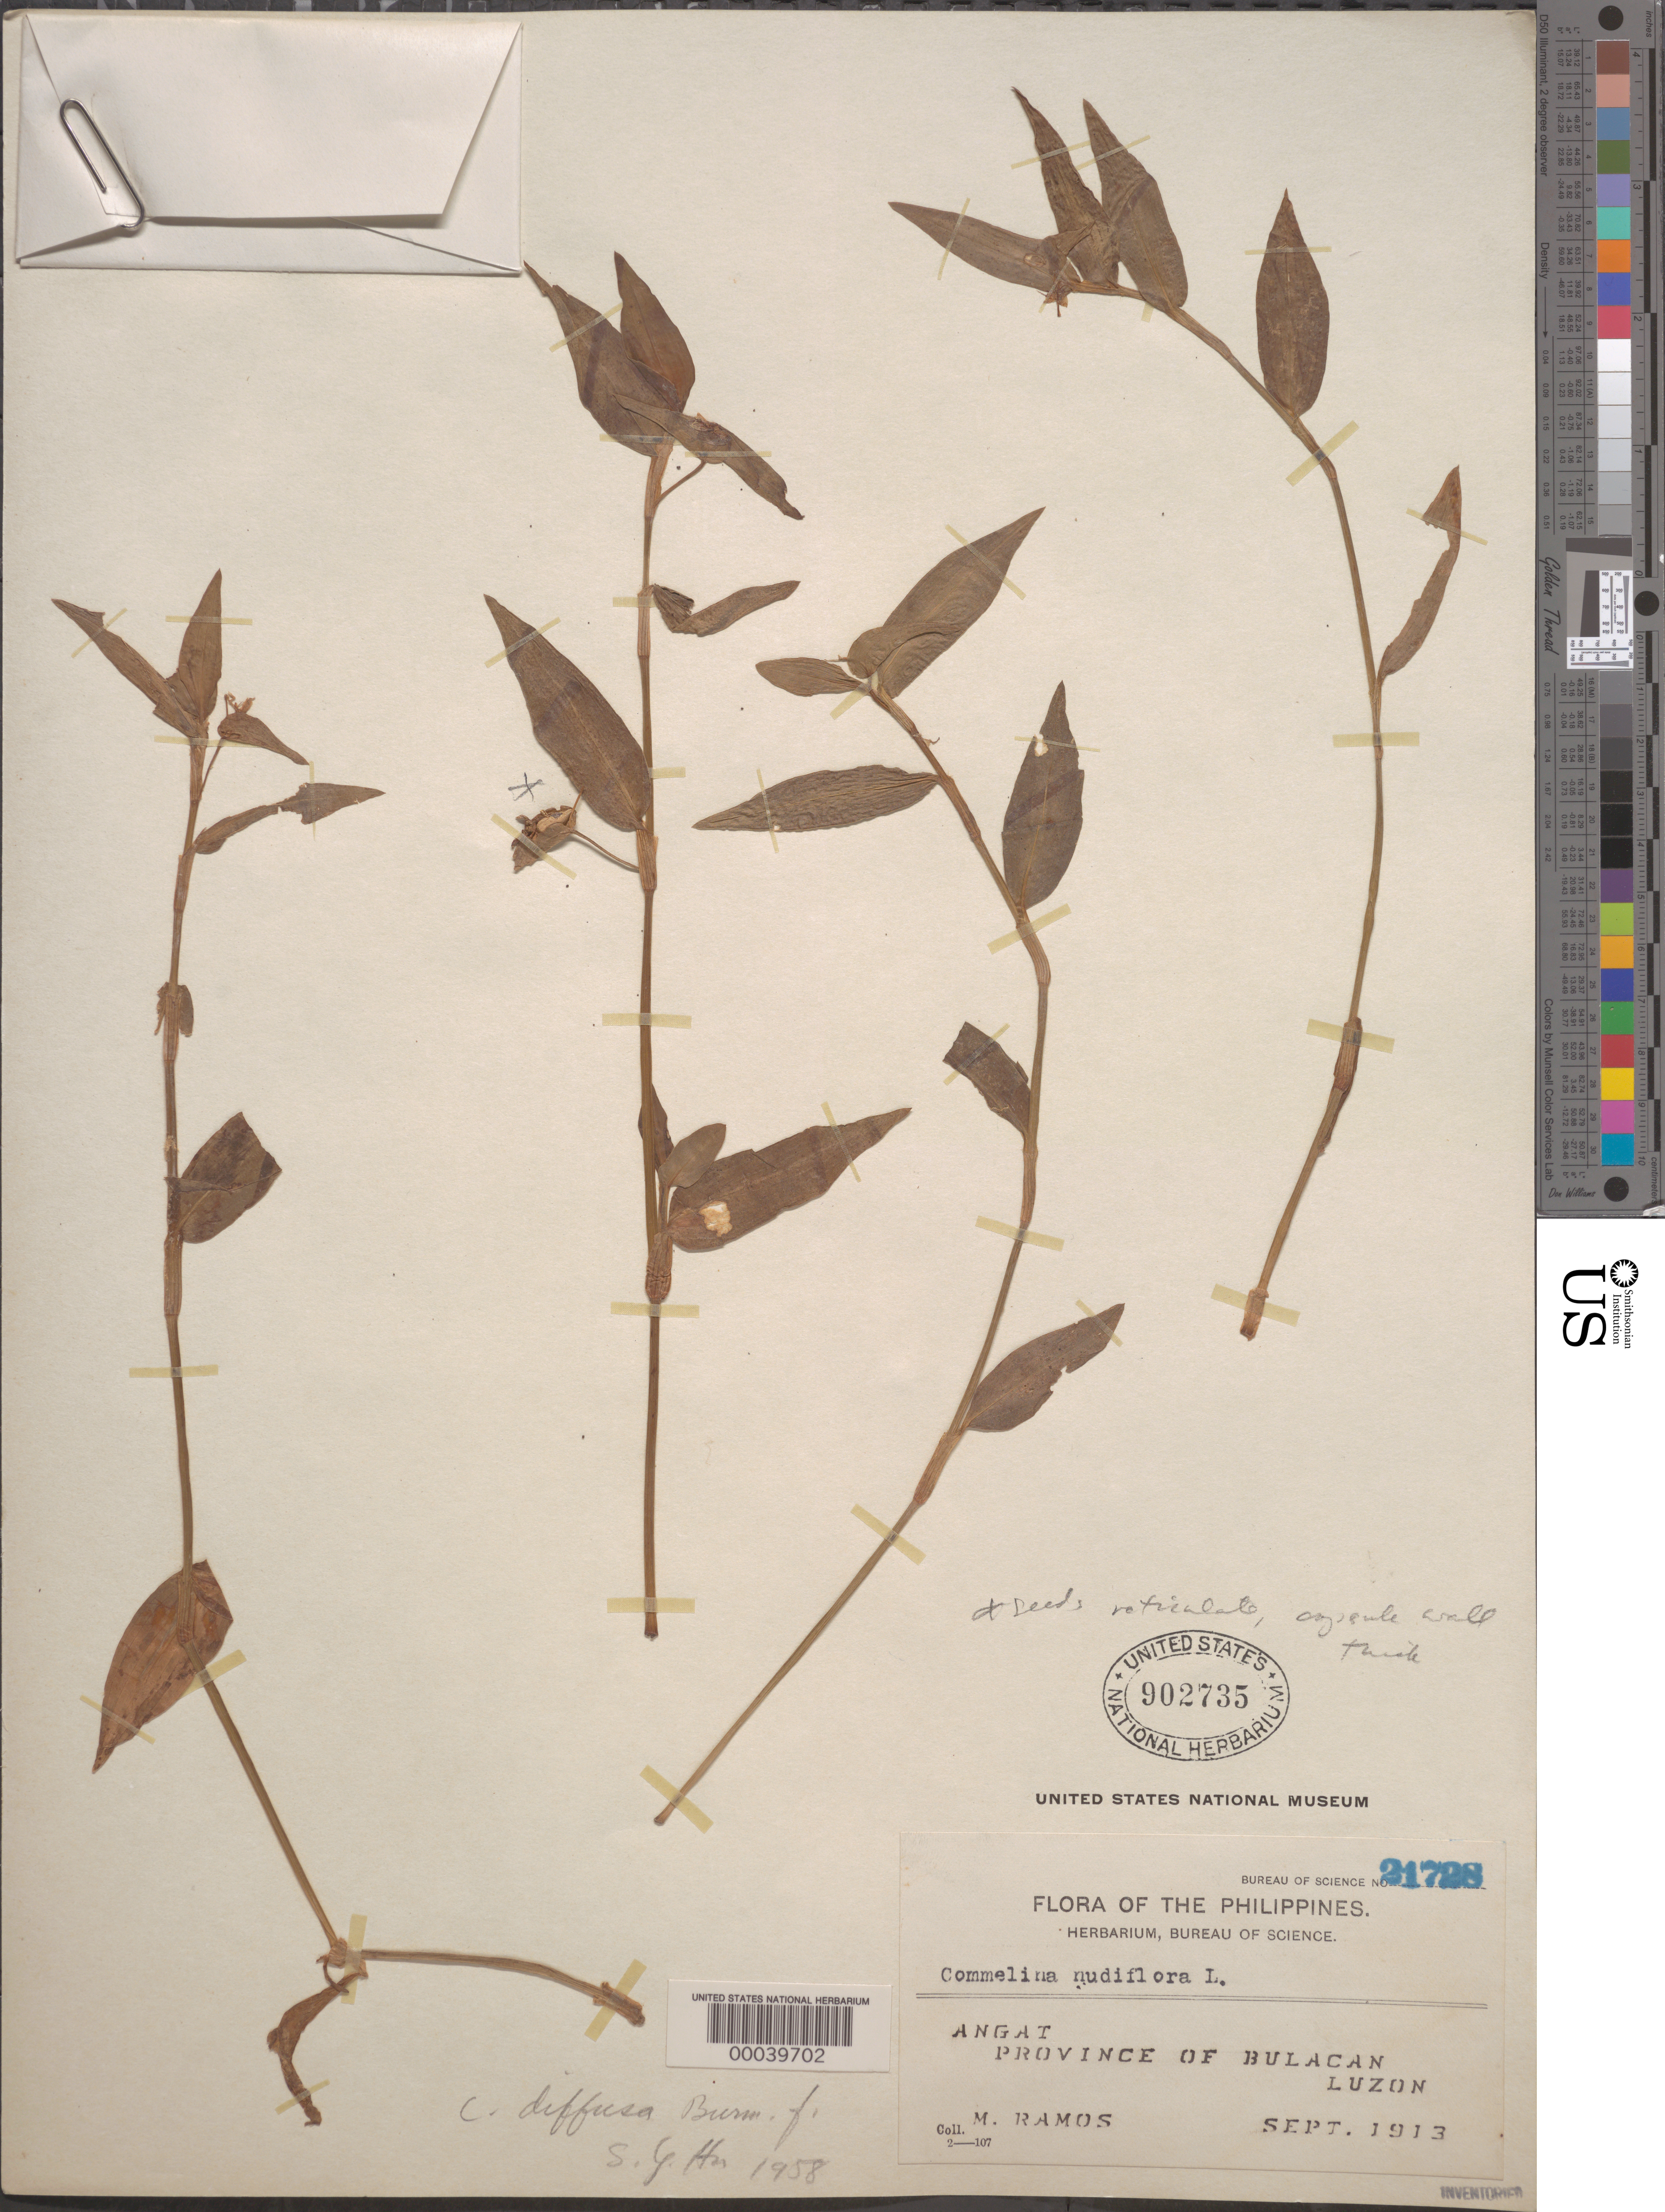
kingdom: Plantae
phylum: Tracheophyta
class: Liliopsida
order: Commelinales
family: Commelinaceae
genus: Commelina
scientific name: Commelina diffusa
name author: Burm. f.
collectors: M. Ramos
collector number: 21728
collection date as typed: Sep 1913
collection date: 1913-09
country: Philippines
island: Luzon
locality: Bulacan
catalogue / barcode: US 902735